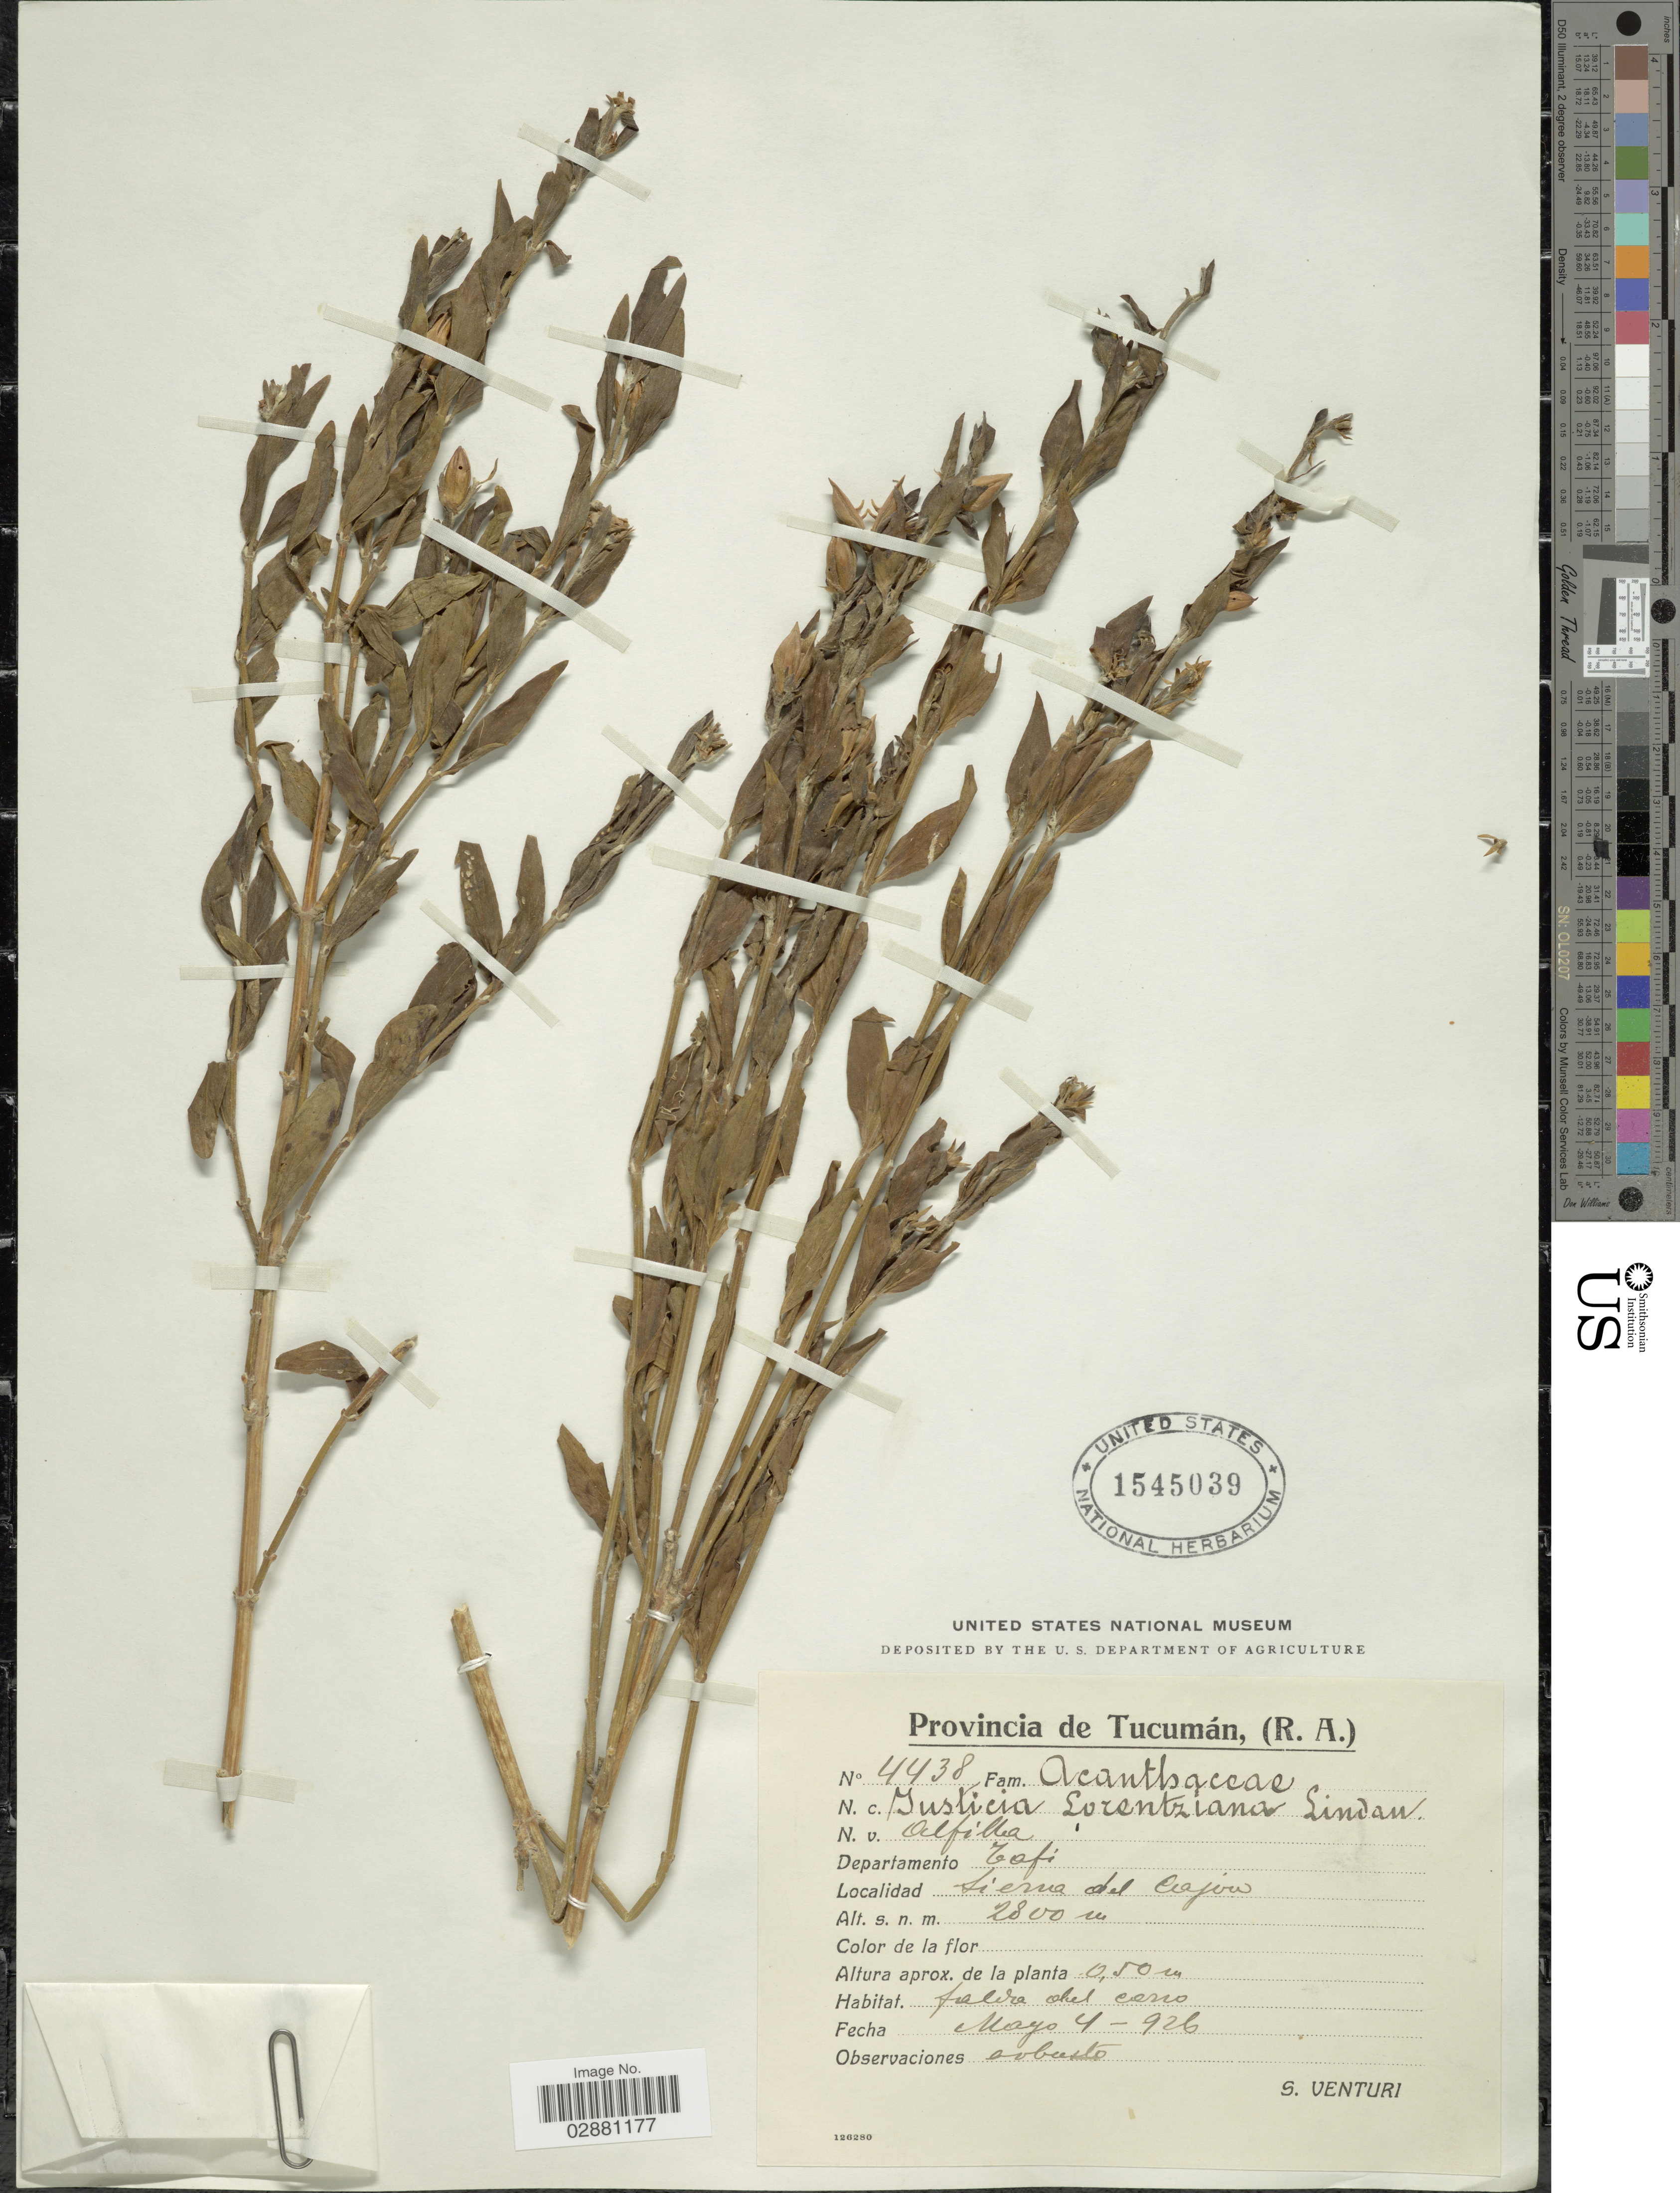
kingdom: Plantae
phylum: Tracheophyta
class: Magnoliopsida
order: Lamiales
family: Acanthaceae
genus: Justicia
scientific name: Justicia tweediana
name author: (Nees) Griseb.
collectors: S. Venturi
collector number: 4438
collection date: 1926-05-04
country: Argentina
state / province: Tucuman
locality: Provincia de Tucumán, (R. A.) Departamento Tafi, Sierra del Cajon.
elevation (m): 2800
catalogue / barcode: US 1545039